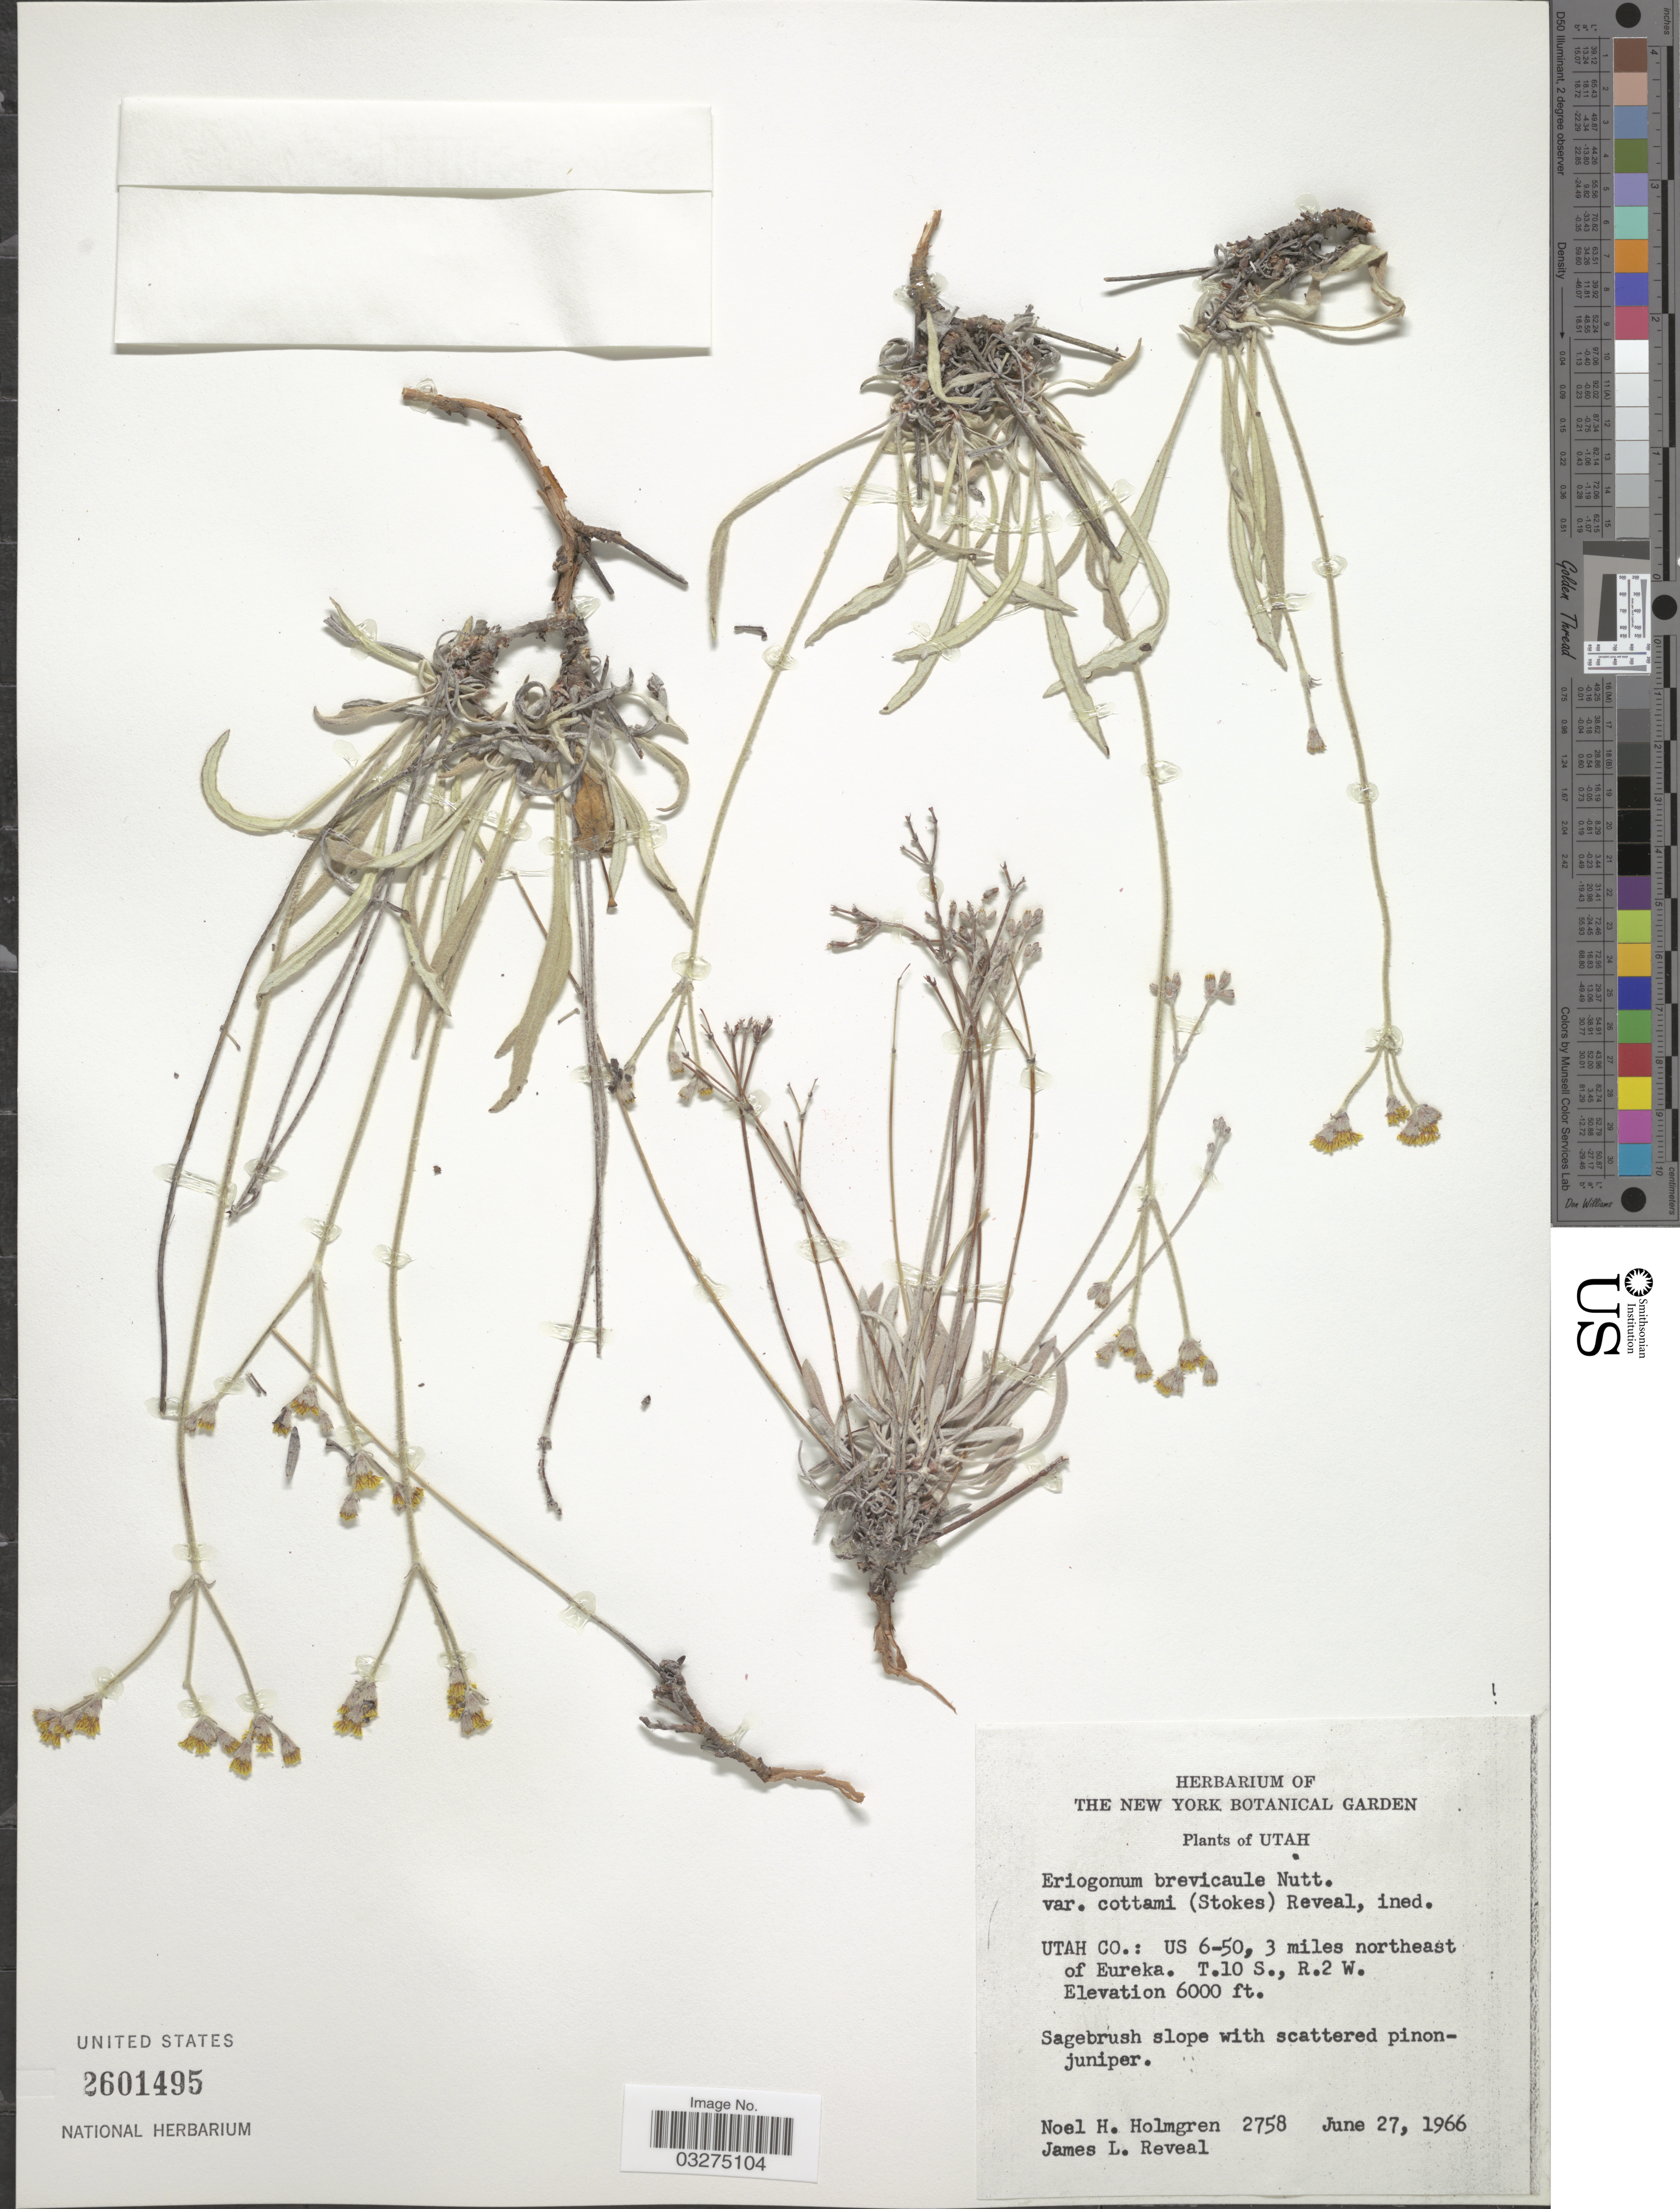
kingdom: Plantae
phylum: Tracheophyta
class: Magnoliopsida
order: Caryophyllales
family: Polygonaceae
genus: Eriogonum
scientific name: Eriogonum brevicaule var. cottmanii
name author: (S. Stokes) Reveal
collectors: N. H. Holmgren & J. L. Reveal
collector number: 2758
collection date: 1966-06-27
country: United States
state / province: Utah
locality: Utah Co.: US 6-50, 3 miles northeast of Eureka. T.10 S., R. 2 W.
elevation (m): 1829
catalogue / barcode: US 2601495